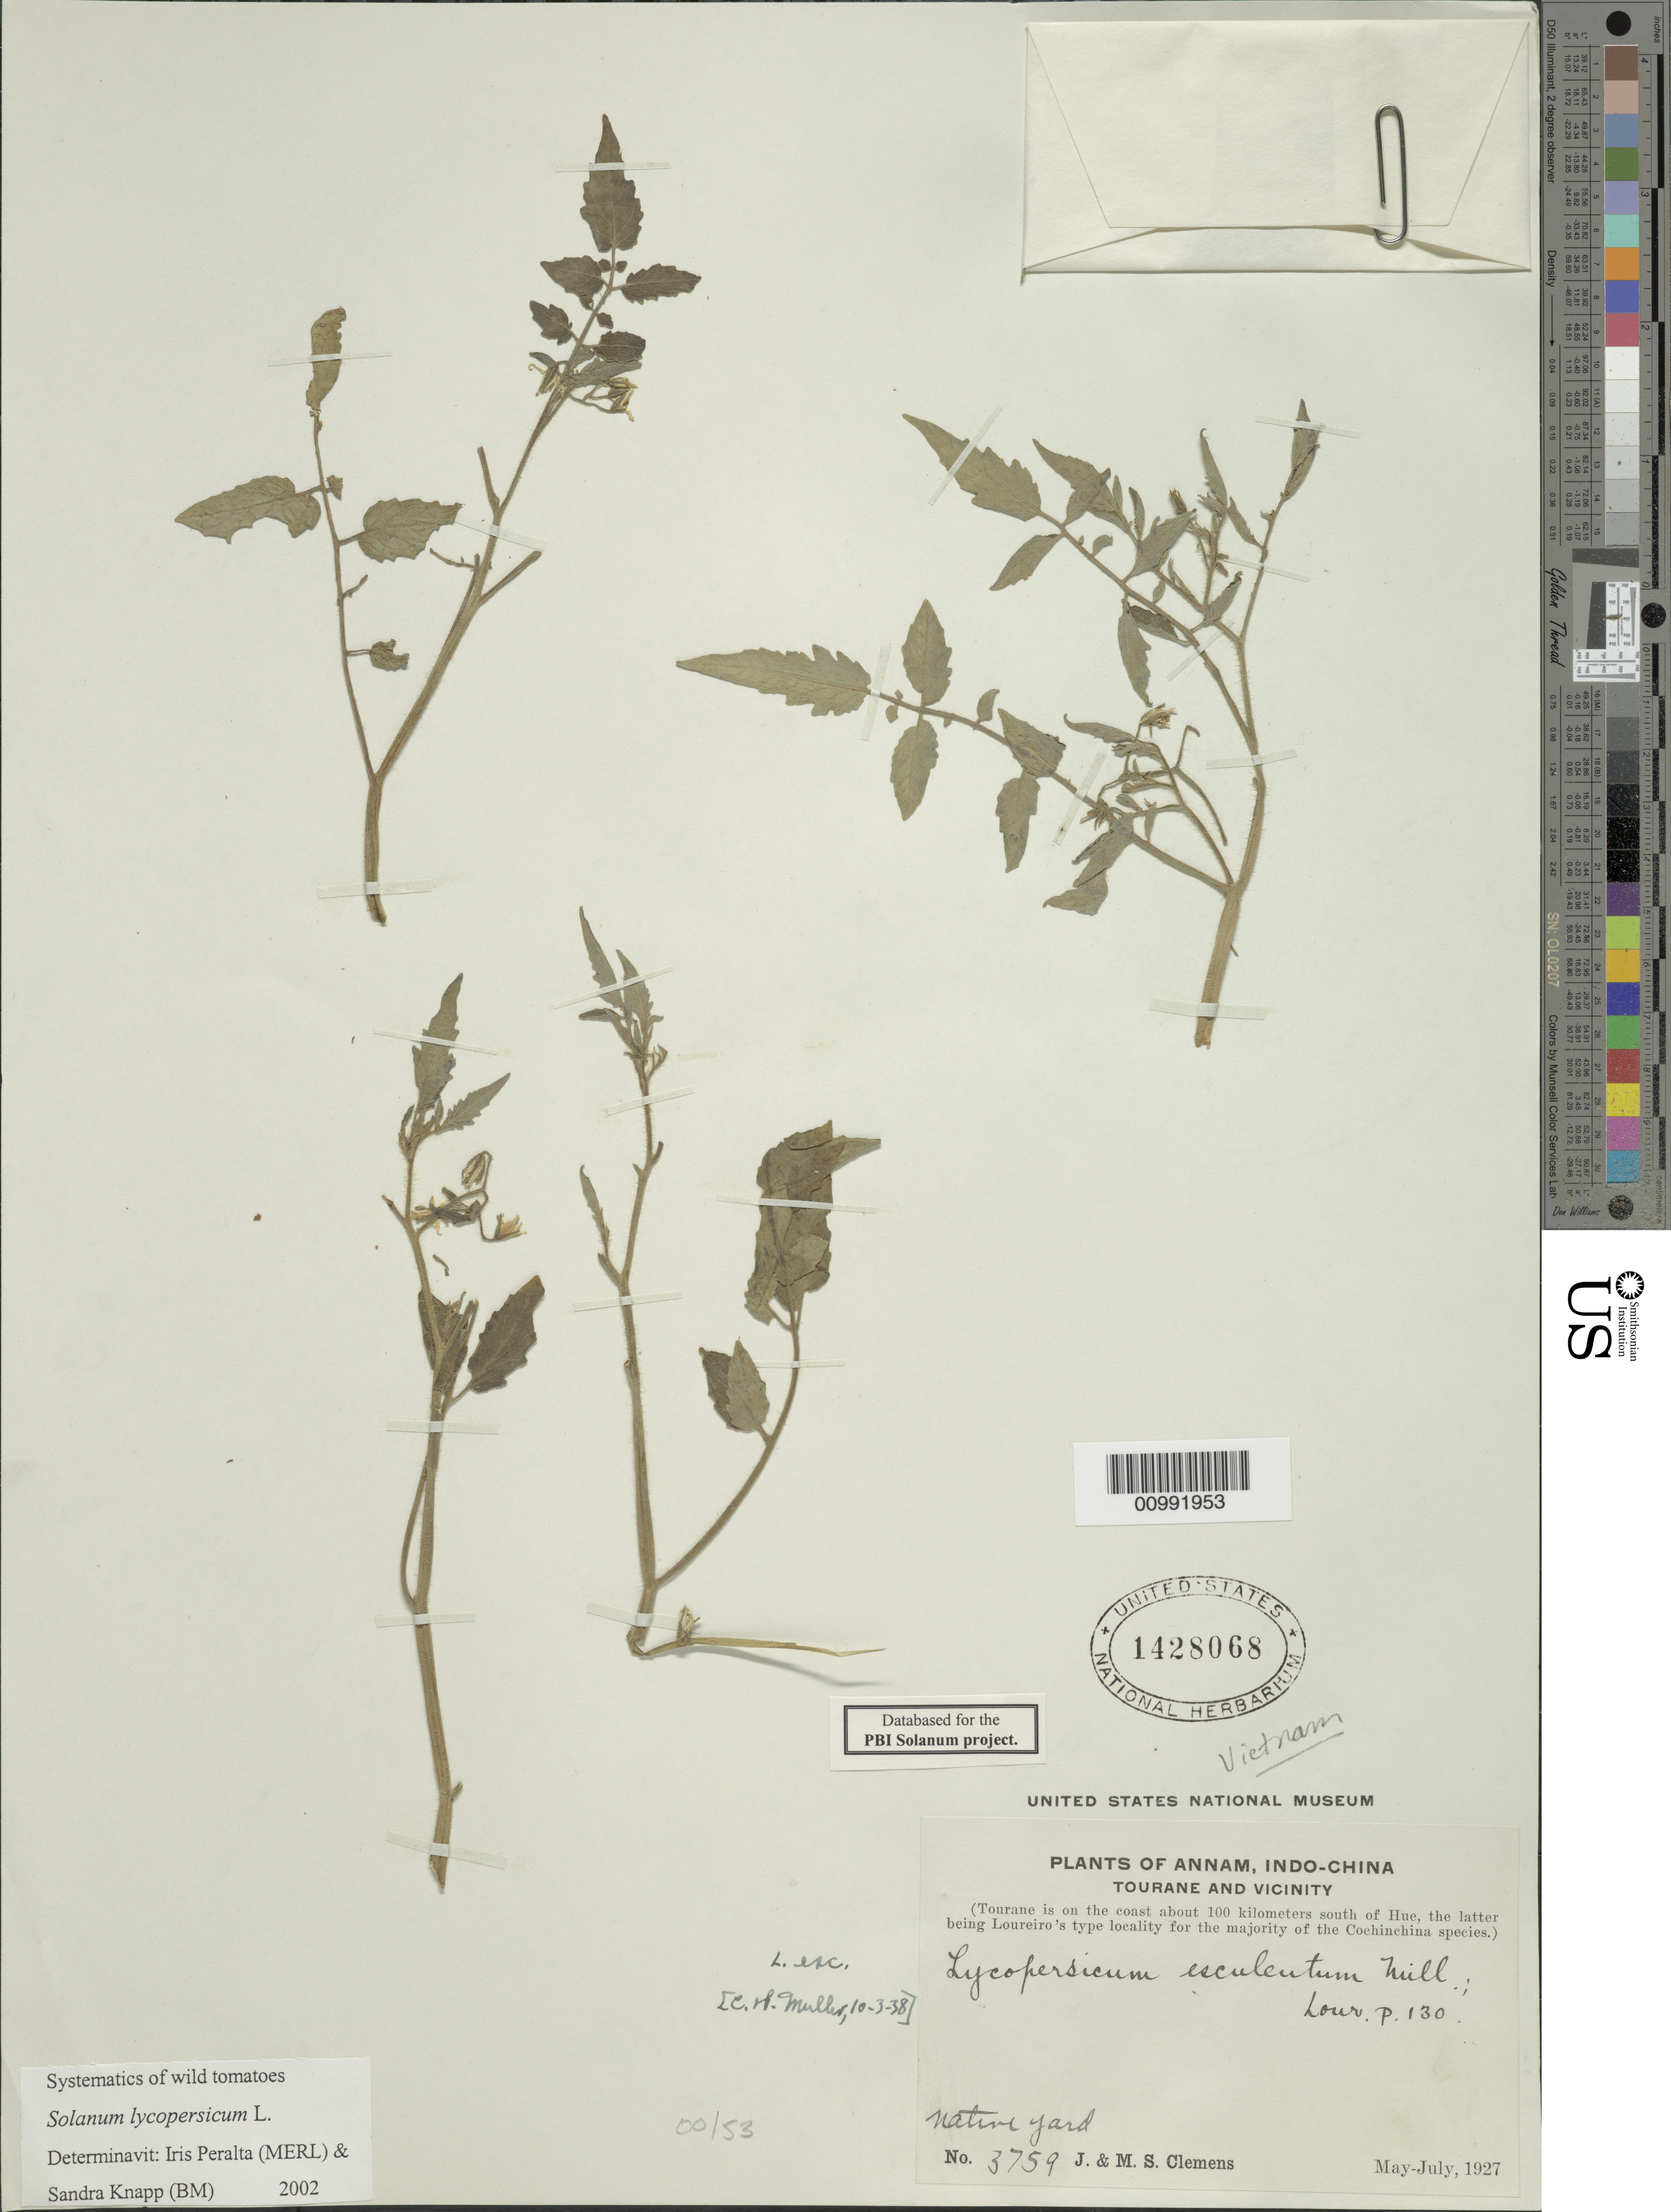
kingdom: Plantae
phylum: Tracheophyta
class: Magnoliopsida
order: Solanales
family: Solanaceae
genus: Solanum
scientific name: Solanum lycopersicum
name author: L.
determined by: Peralta, Iris E.; Knapp, S. D.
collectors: J. Clemens & M. S. Clemens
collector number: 3759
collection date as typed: May 1927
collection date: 1927-05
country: Vietnam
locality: Turane and vicinity, ca. 100 km S of Hue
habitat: h: native yard;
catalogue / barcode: US 1428068